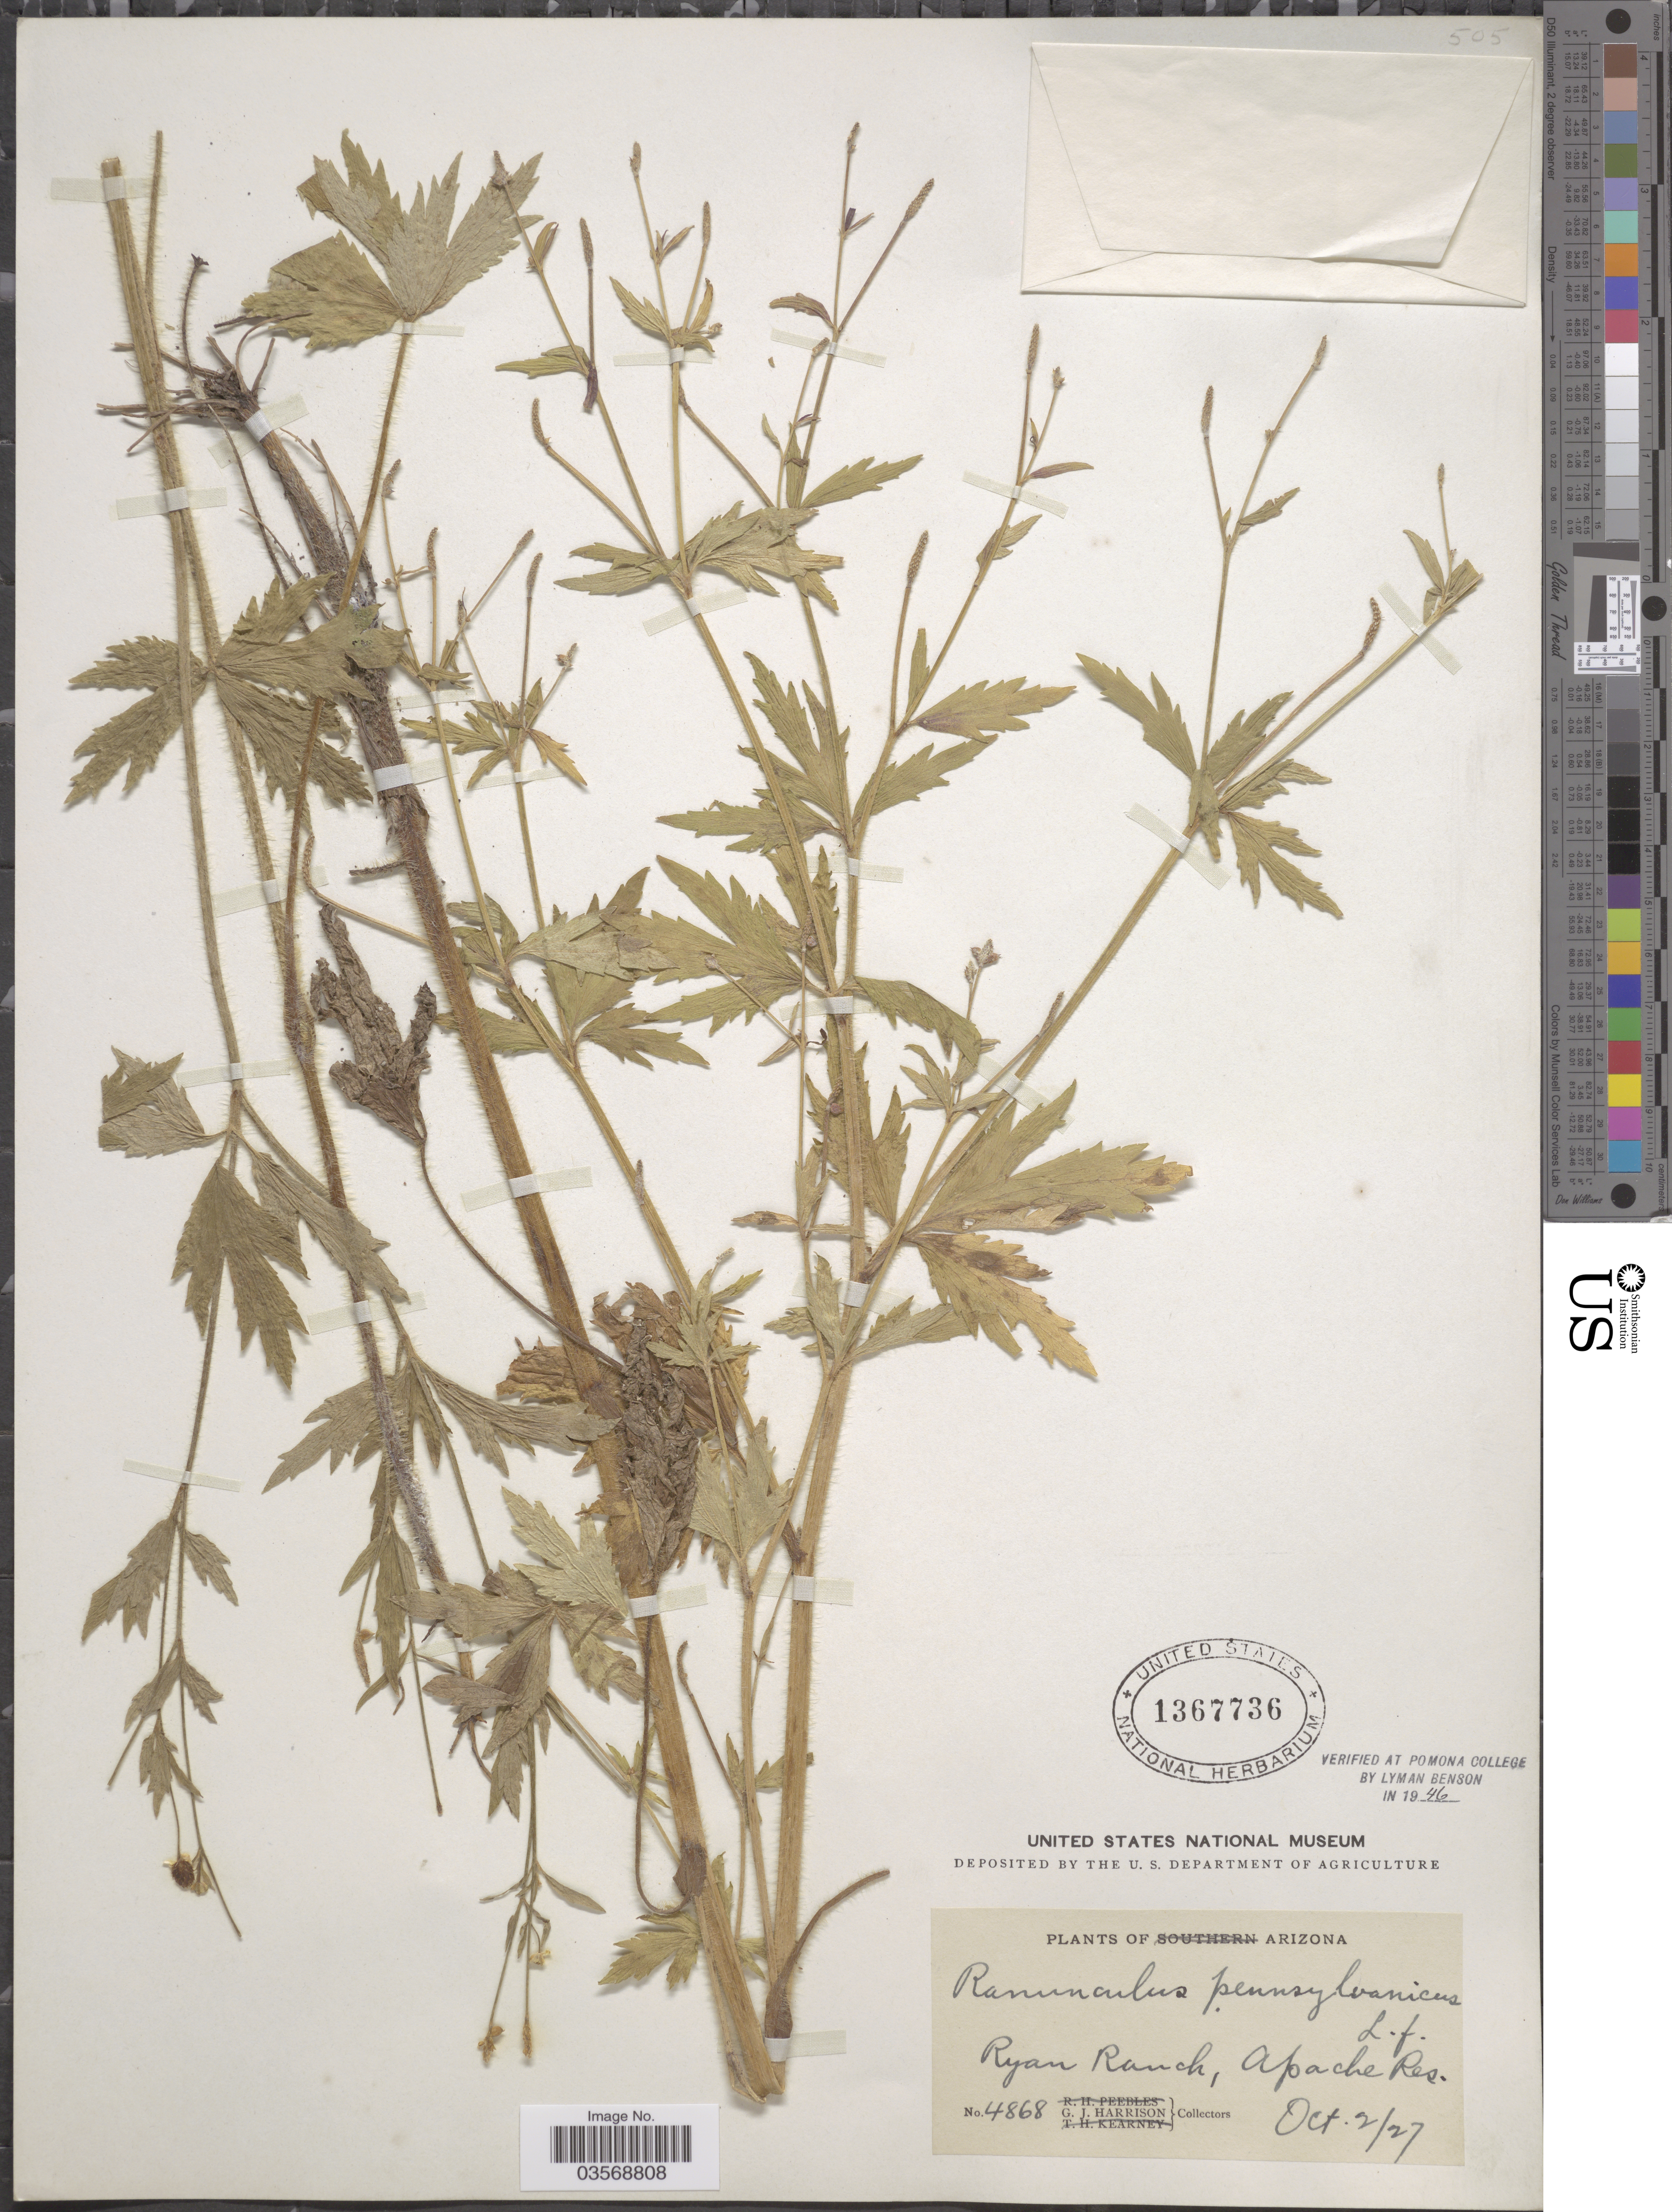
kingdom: Plantae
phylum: Tracheophyta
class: Magnoliopsida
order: Ranunculales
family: Ranunculaceae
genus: Ranunculus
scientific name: Ranunculus pensylvanicus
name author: L. f.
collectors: G. J. Harrison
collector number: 4868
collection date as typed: Transcribed d/m/y: 2/10/27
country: United States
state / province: Arizona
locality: Ryan Ranch, Apache Res.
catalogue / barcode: US 1367736